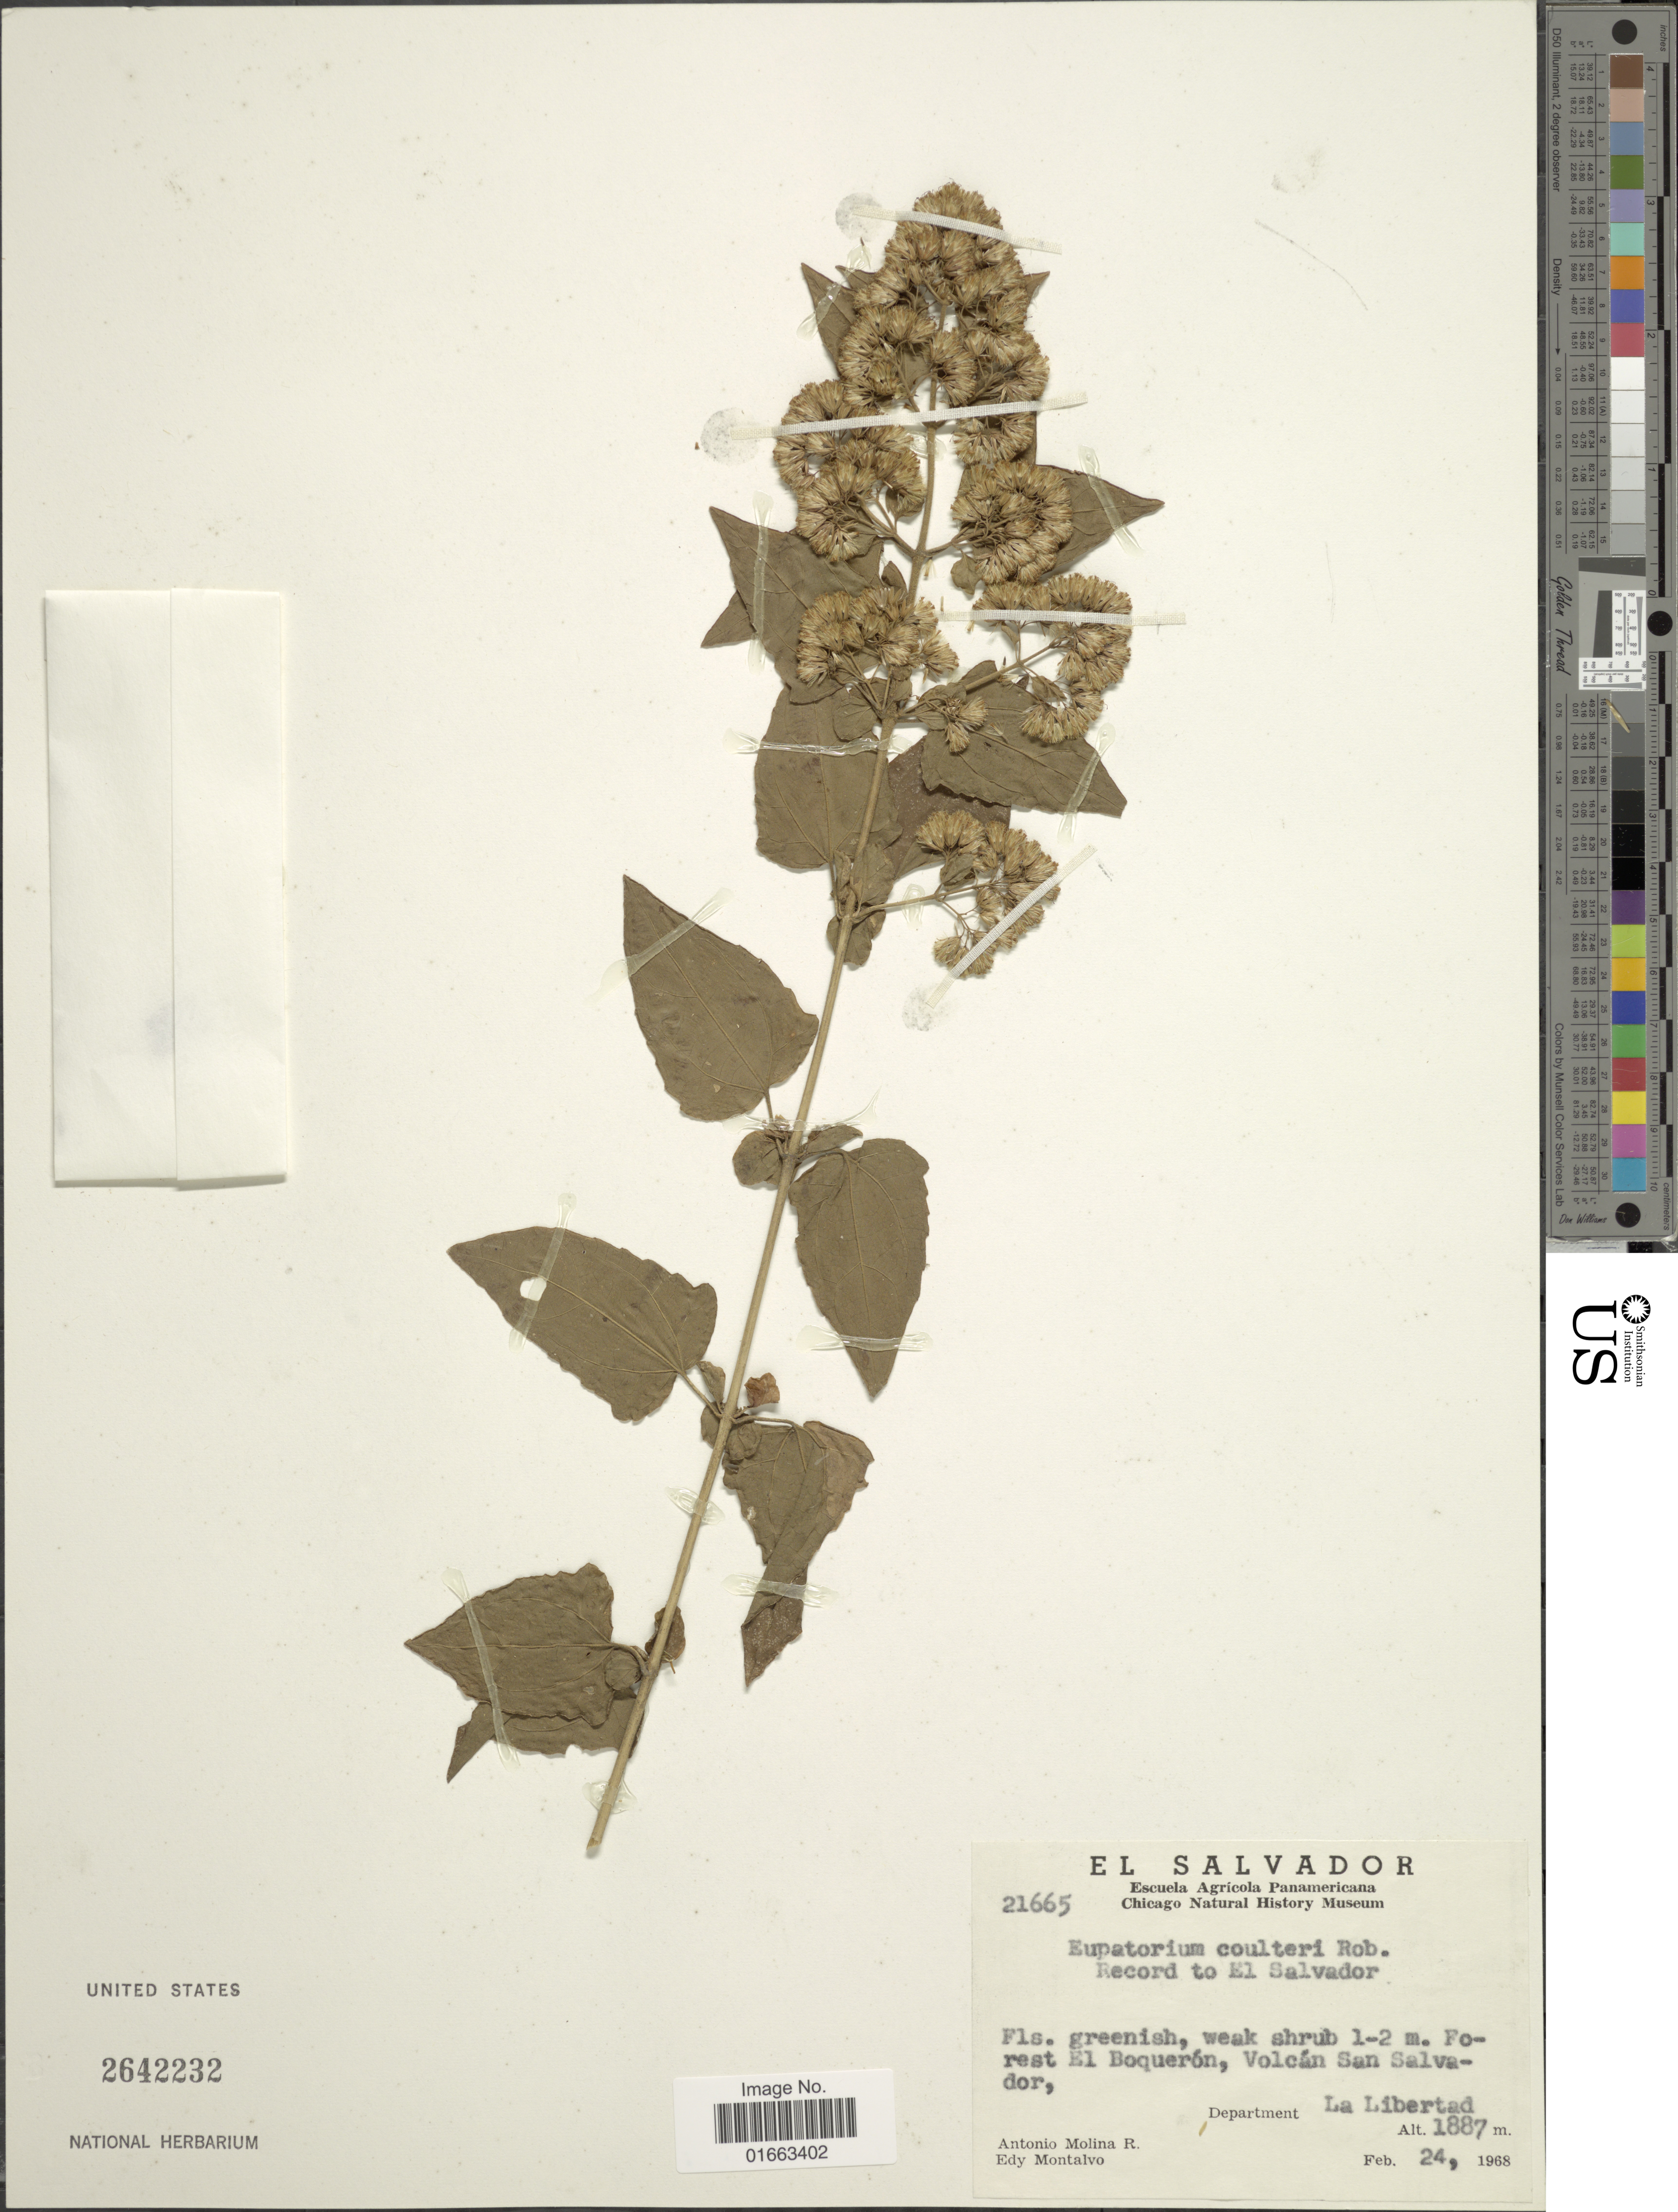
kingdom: Plantae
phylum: Tracheophyta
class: Magnoliopsida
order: Asterales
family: Asteraceae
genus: Koanophyllon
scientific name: Koanophyllon coulteri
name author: (B.L. Rob.) R.M. King & H. Rob.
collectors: A. Molina R. & E. A. Montalvo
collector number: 21665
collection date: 1968-02-24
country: El Salvador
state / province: La Libertad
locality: Forest El Boquerón, Volcán San Salvador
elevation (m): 1887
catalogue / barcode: US 2642232